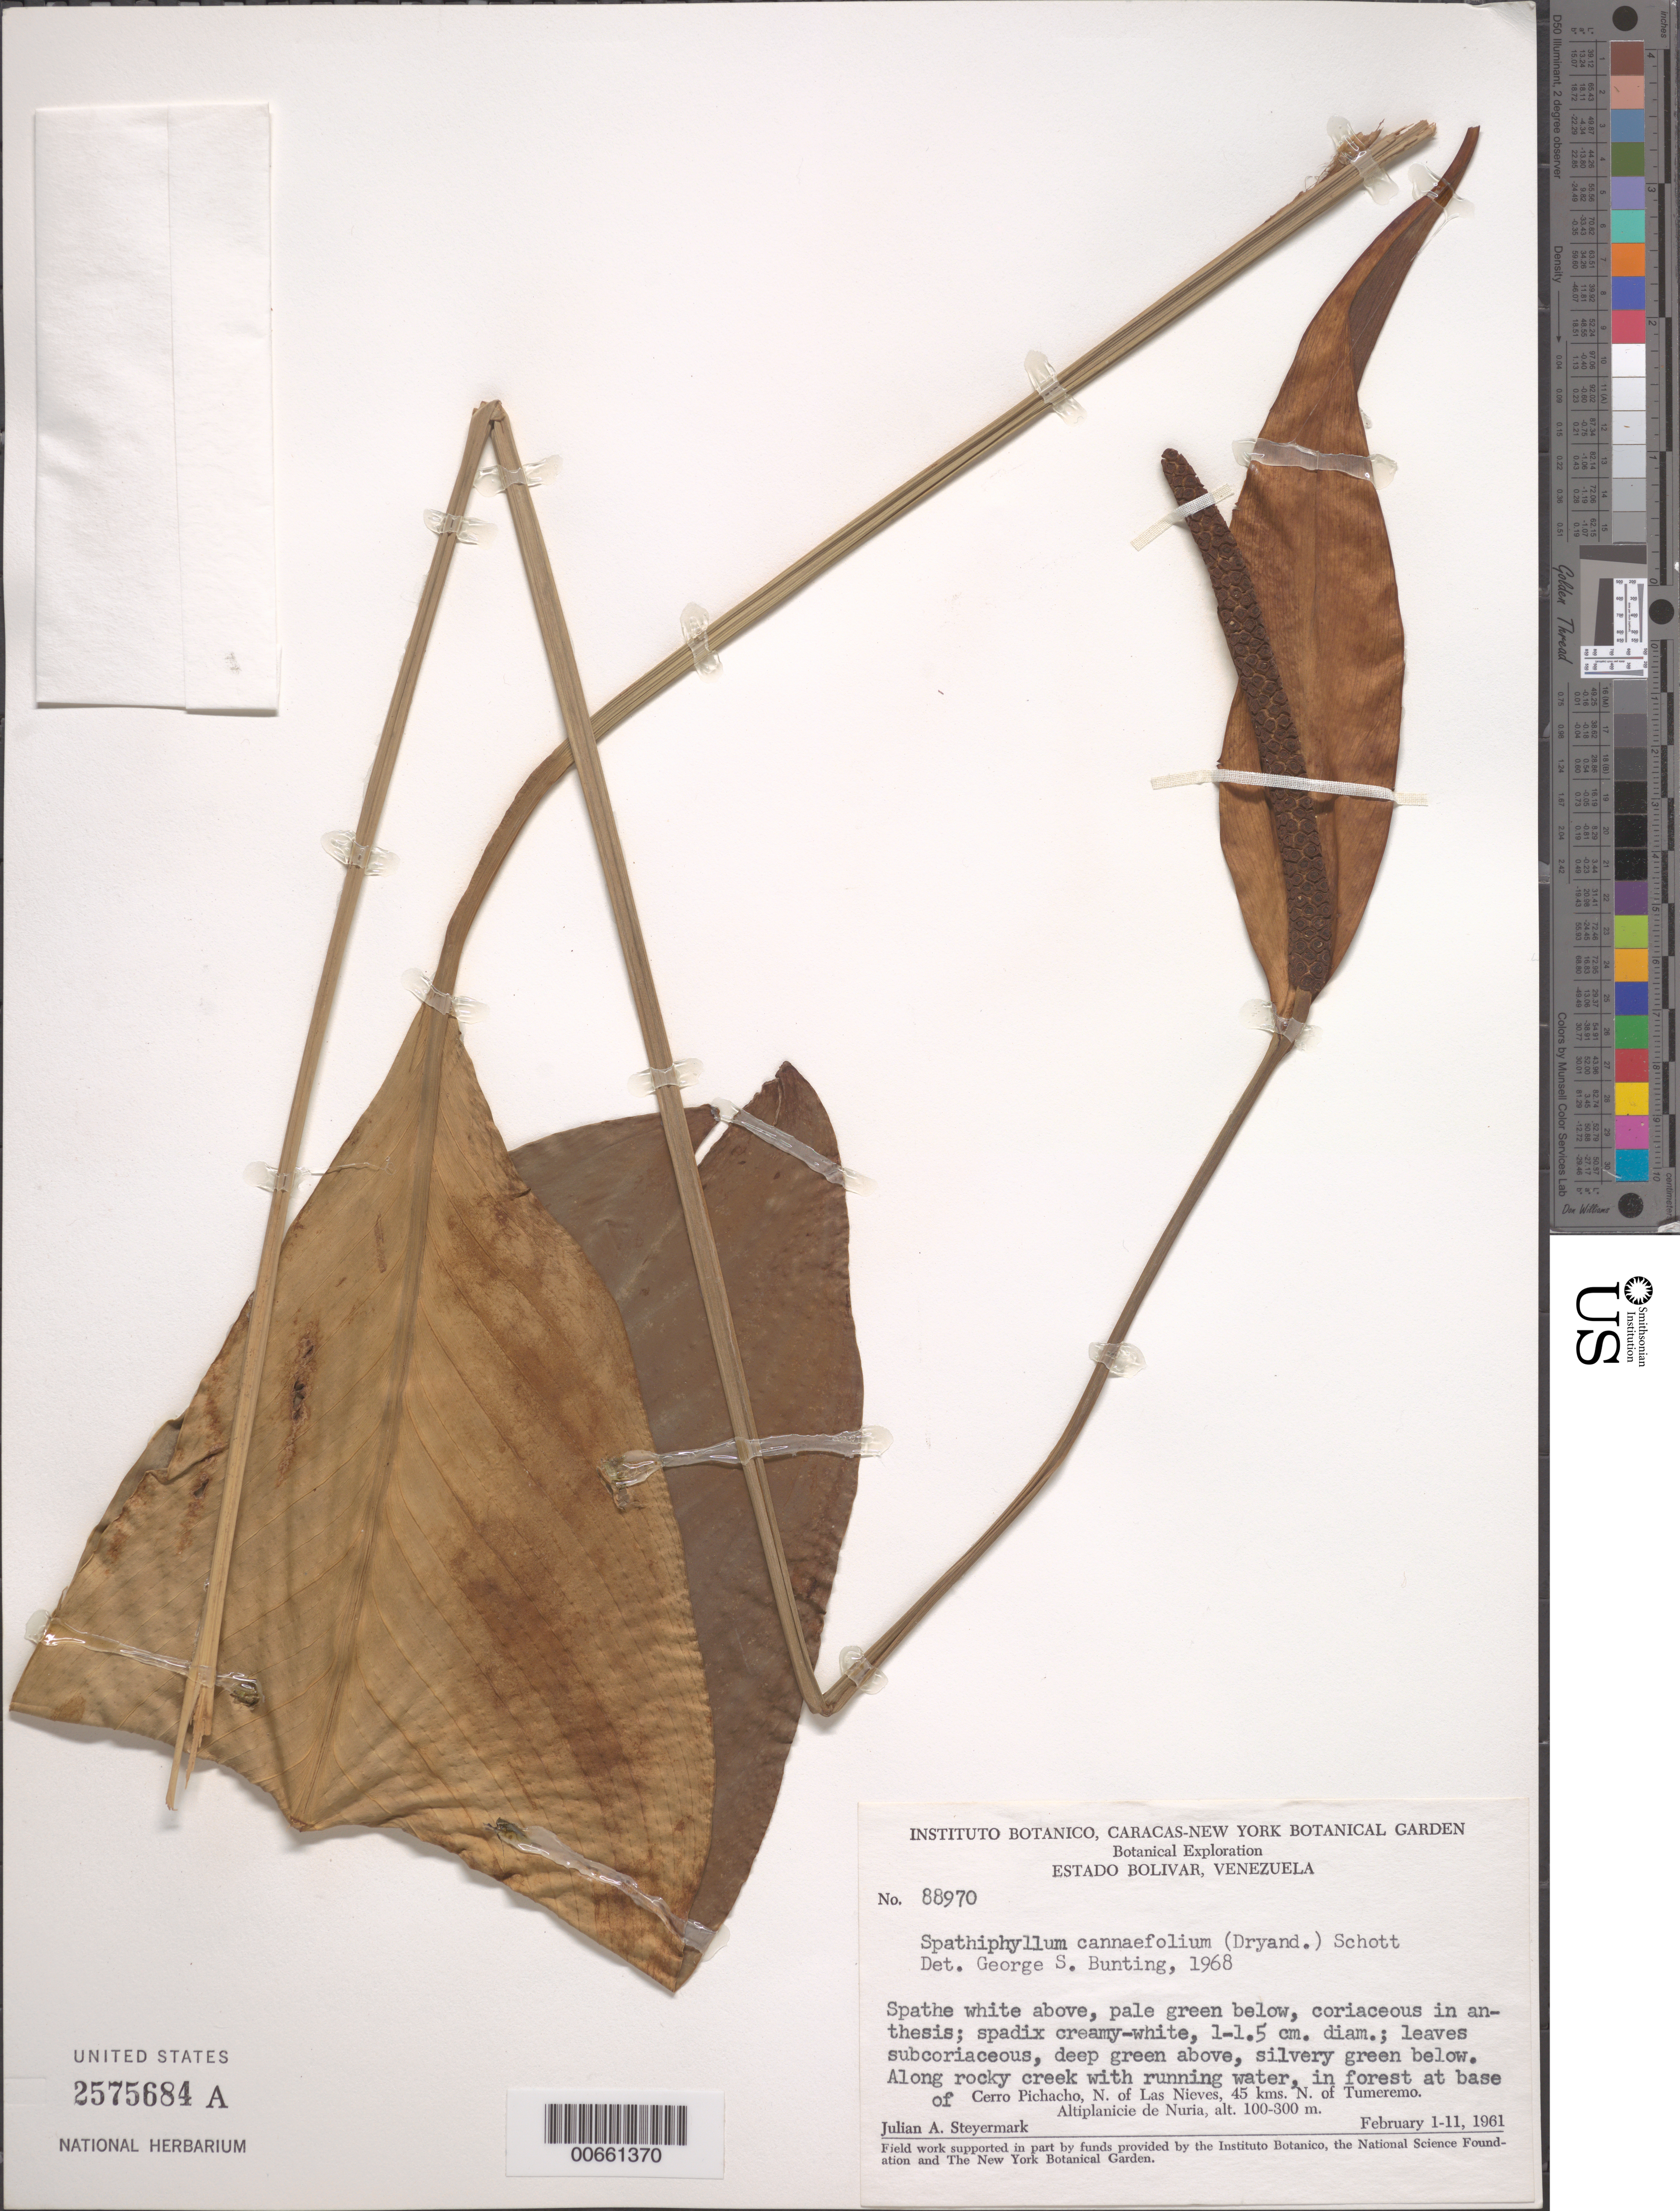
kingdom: Plantae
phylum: Tracheophyta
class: Liliopsida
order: Alismatales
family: Araceae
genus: Spathiphyllum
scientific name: Spathiphyllum cannifolium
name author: (Dryand. ex Sims) Schott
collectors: J. Steyermark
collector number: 88970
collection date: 1961-02-01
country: Venezuela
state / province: Bolivar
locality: Along rocky creek with running water, in forest at base of Cerro Pichacho, N. of Las Nieves, 45 kms. N. of Tumeremo. Altiplanicie de Nuria.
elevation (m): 100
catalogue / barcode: US 2575684A